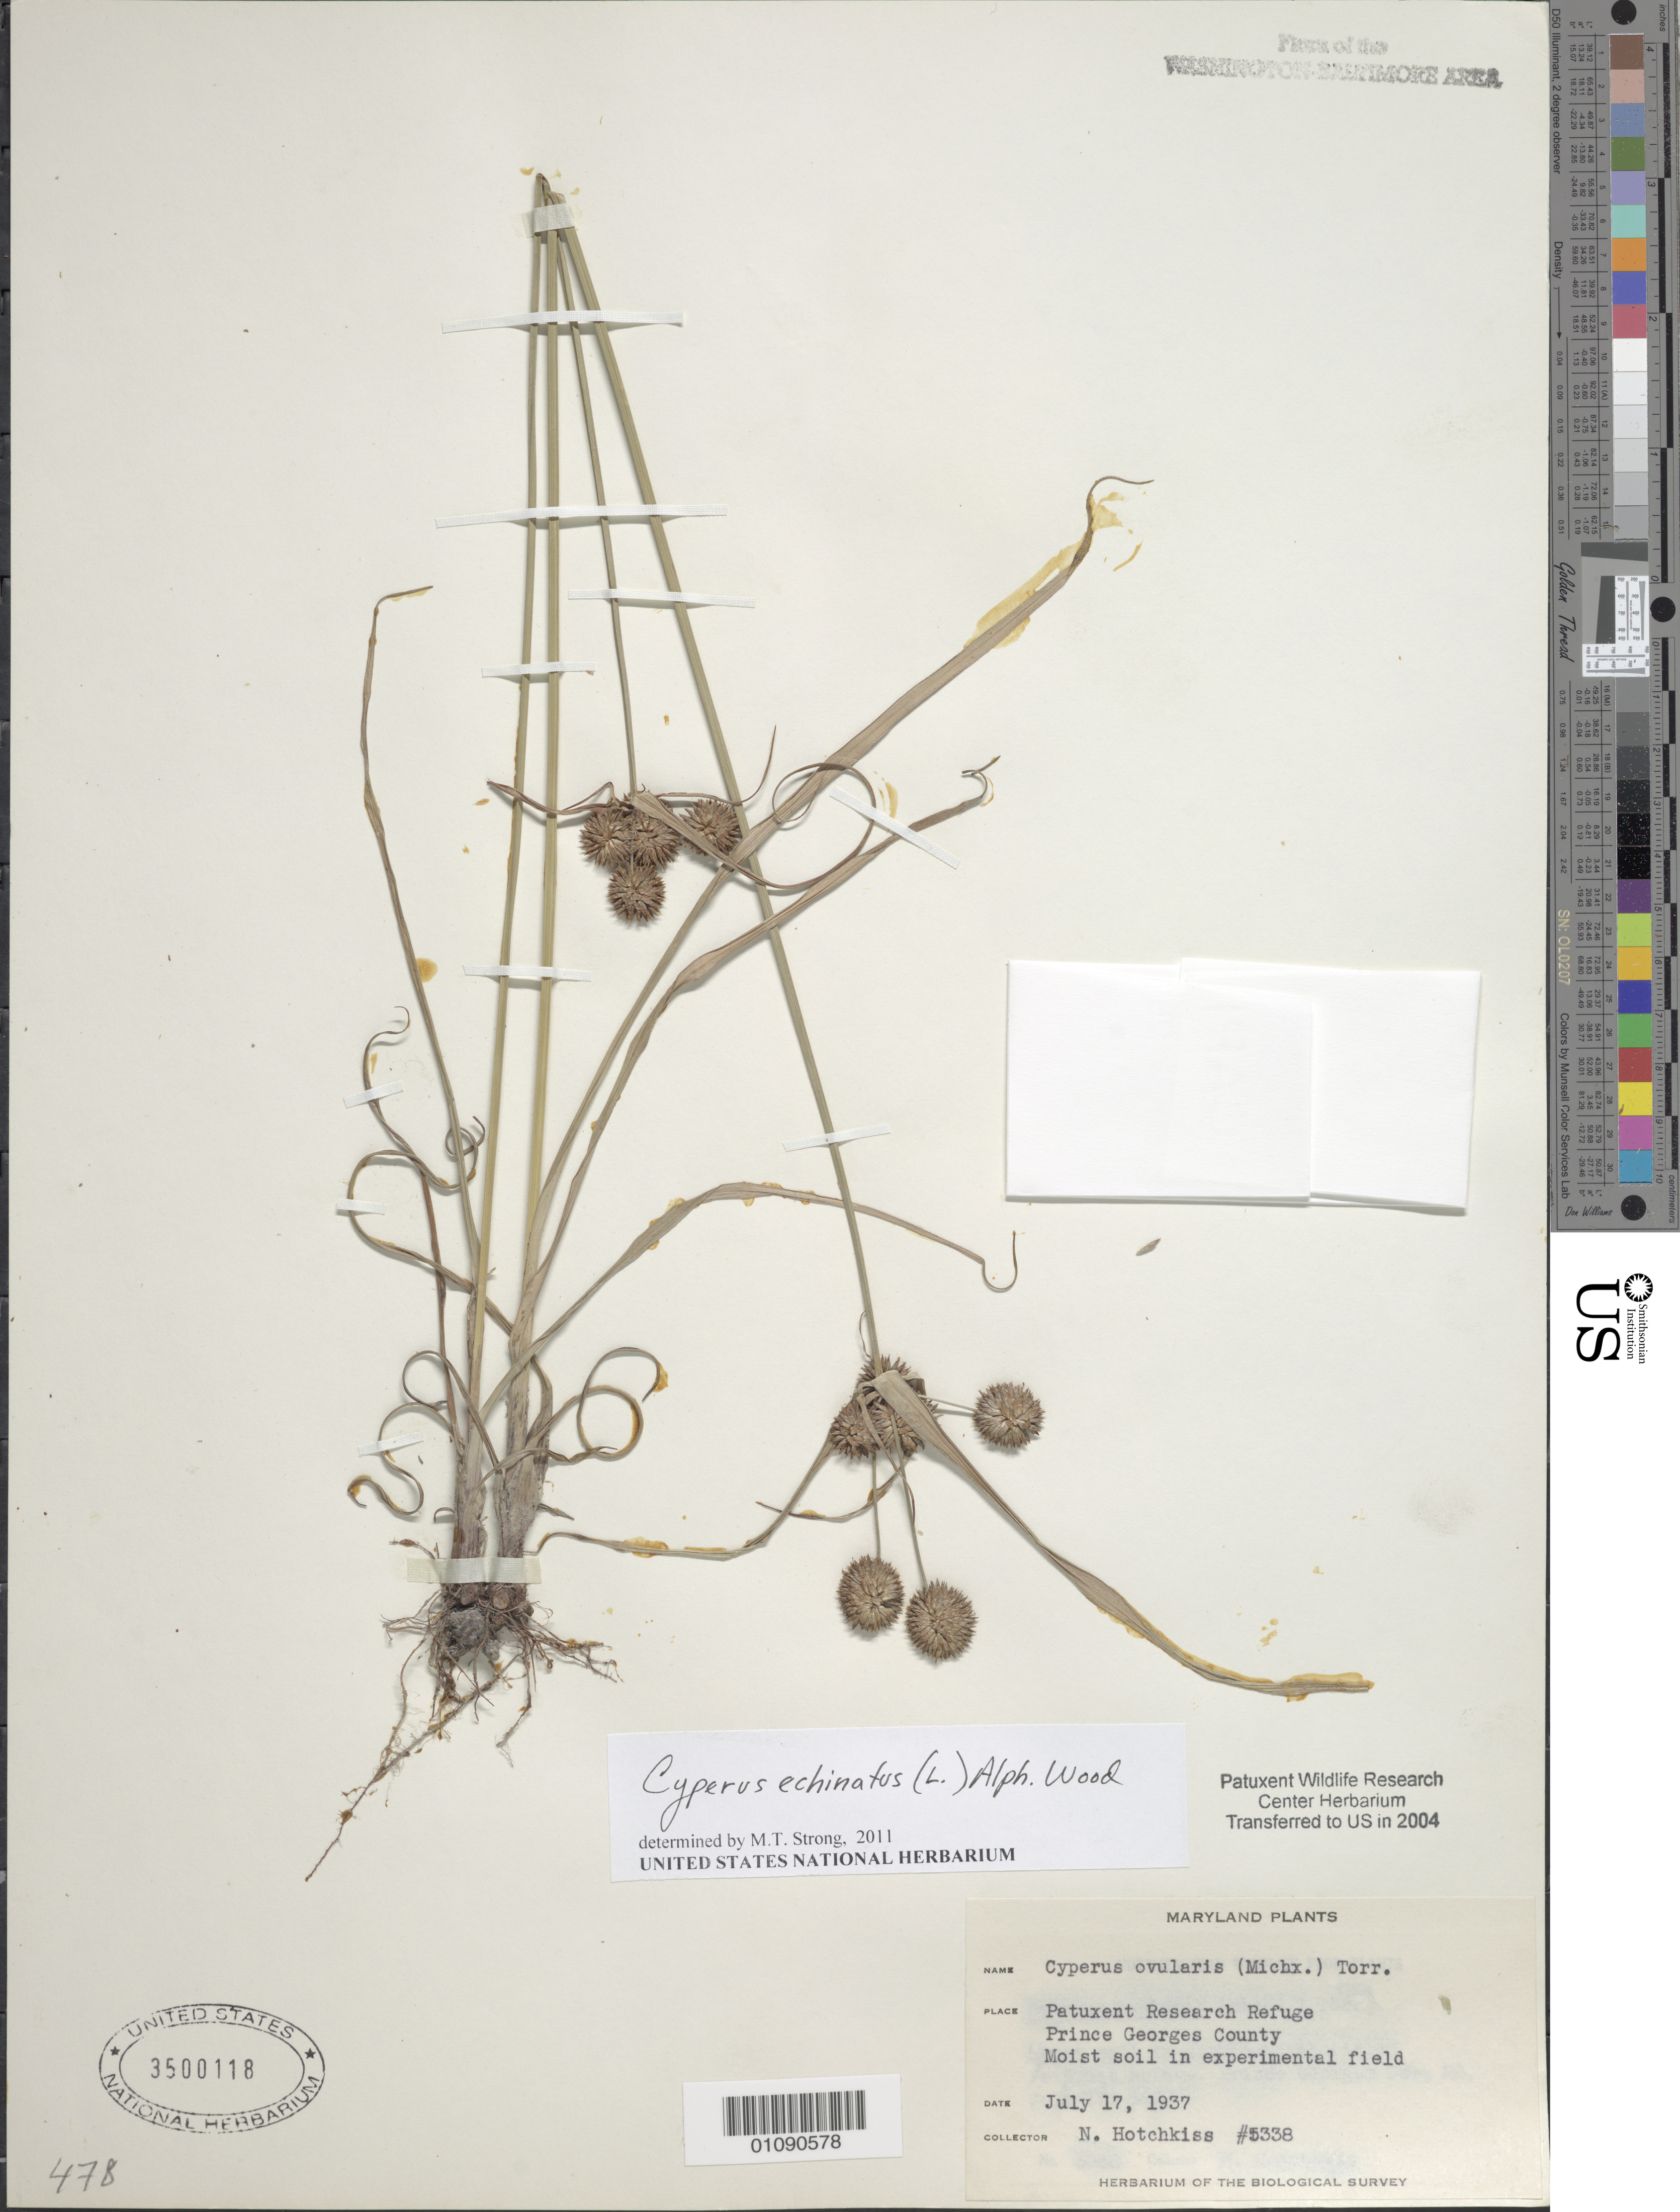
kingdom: Plantae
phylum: Tracheophyta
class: Liliopsida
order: Poales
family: Cyperaceae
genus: Cyperus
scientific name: Cyperus echinatus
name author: (L.) Alph. Wood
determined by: Strong, M. T.; Acevedo-Rodríguez, P.; Carrington, C. M.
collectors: N. Hotchkiss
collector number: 5338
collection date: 1937-07-17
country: United States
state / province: Maryland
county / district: Prince George's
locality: Patuxent Wildlife Refuge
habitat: Moist soil in experimental field.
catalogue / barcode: US 3500118